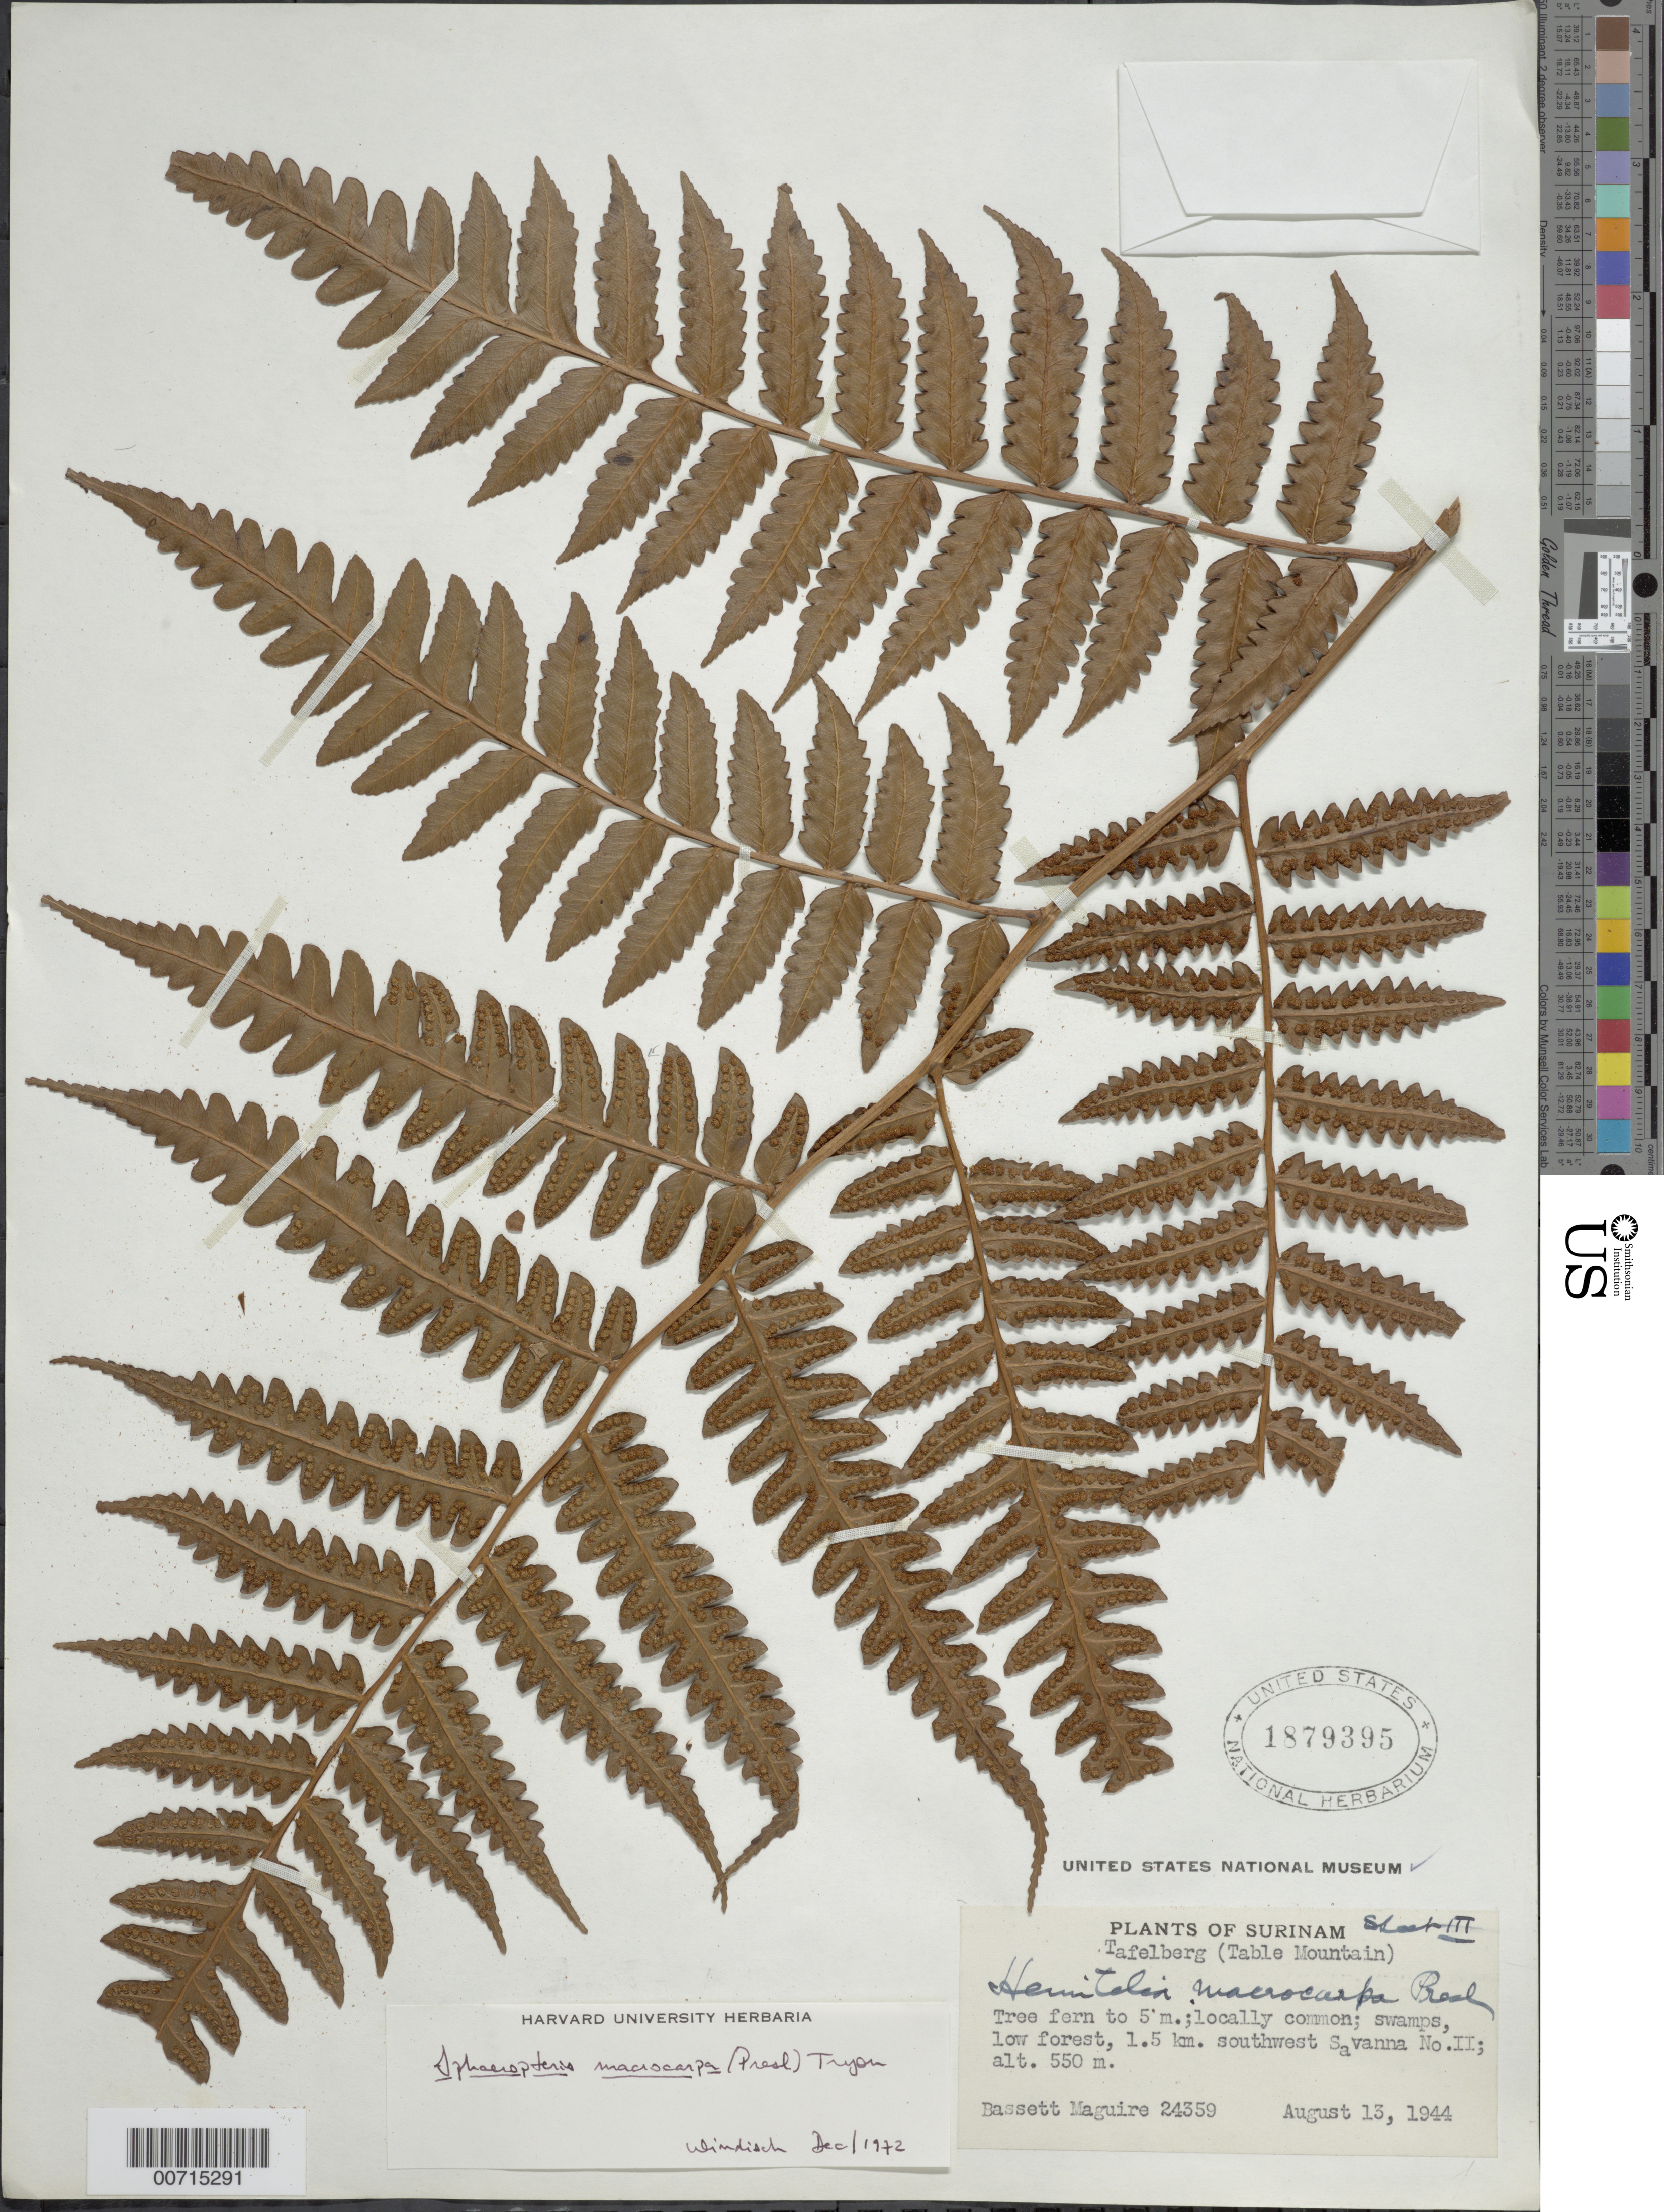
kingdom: Plantae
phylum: Tracheophyta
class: Polypodiopsida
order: Cyatheales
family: Cyatheaceae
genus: Cyathea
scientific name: Cyathea macrocarpa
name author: (C. Presl) Domin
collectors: B. Maguire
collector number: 24359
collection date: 1944-08-13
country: Suriname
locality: Surinam, Tafelberg (Table Mountain), 1.5 km. southwest Savanna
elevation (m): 550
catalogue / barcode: US 1879395